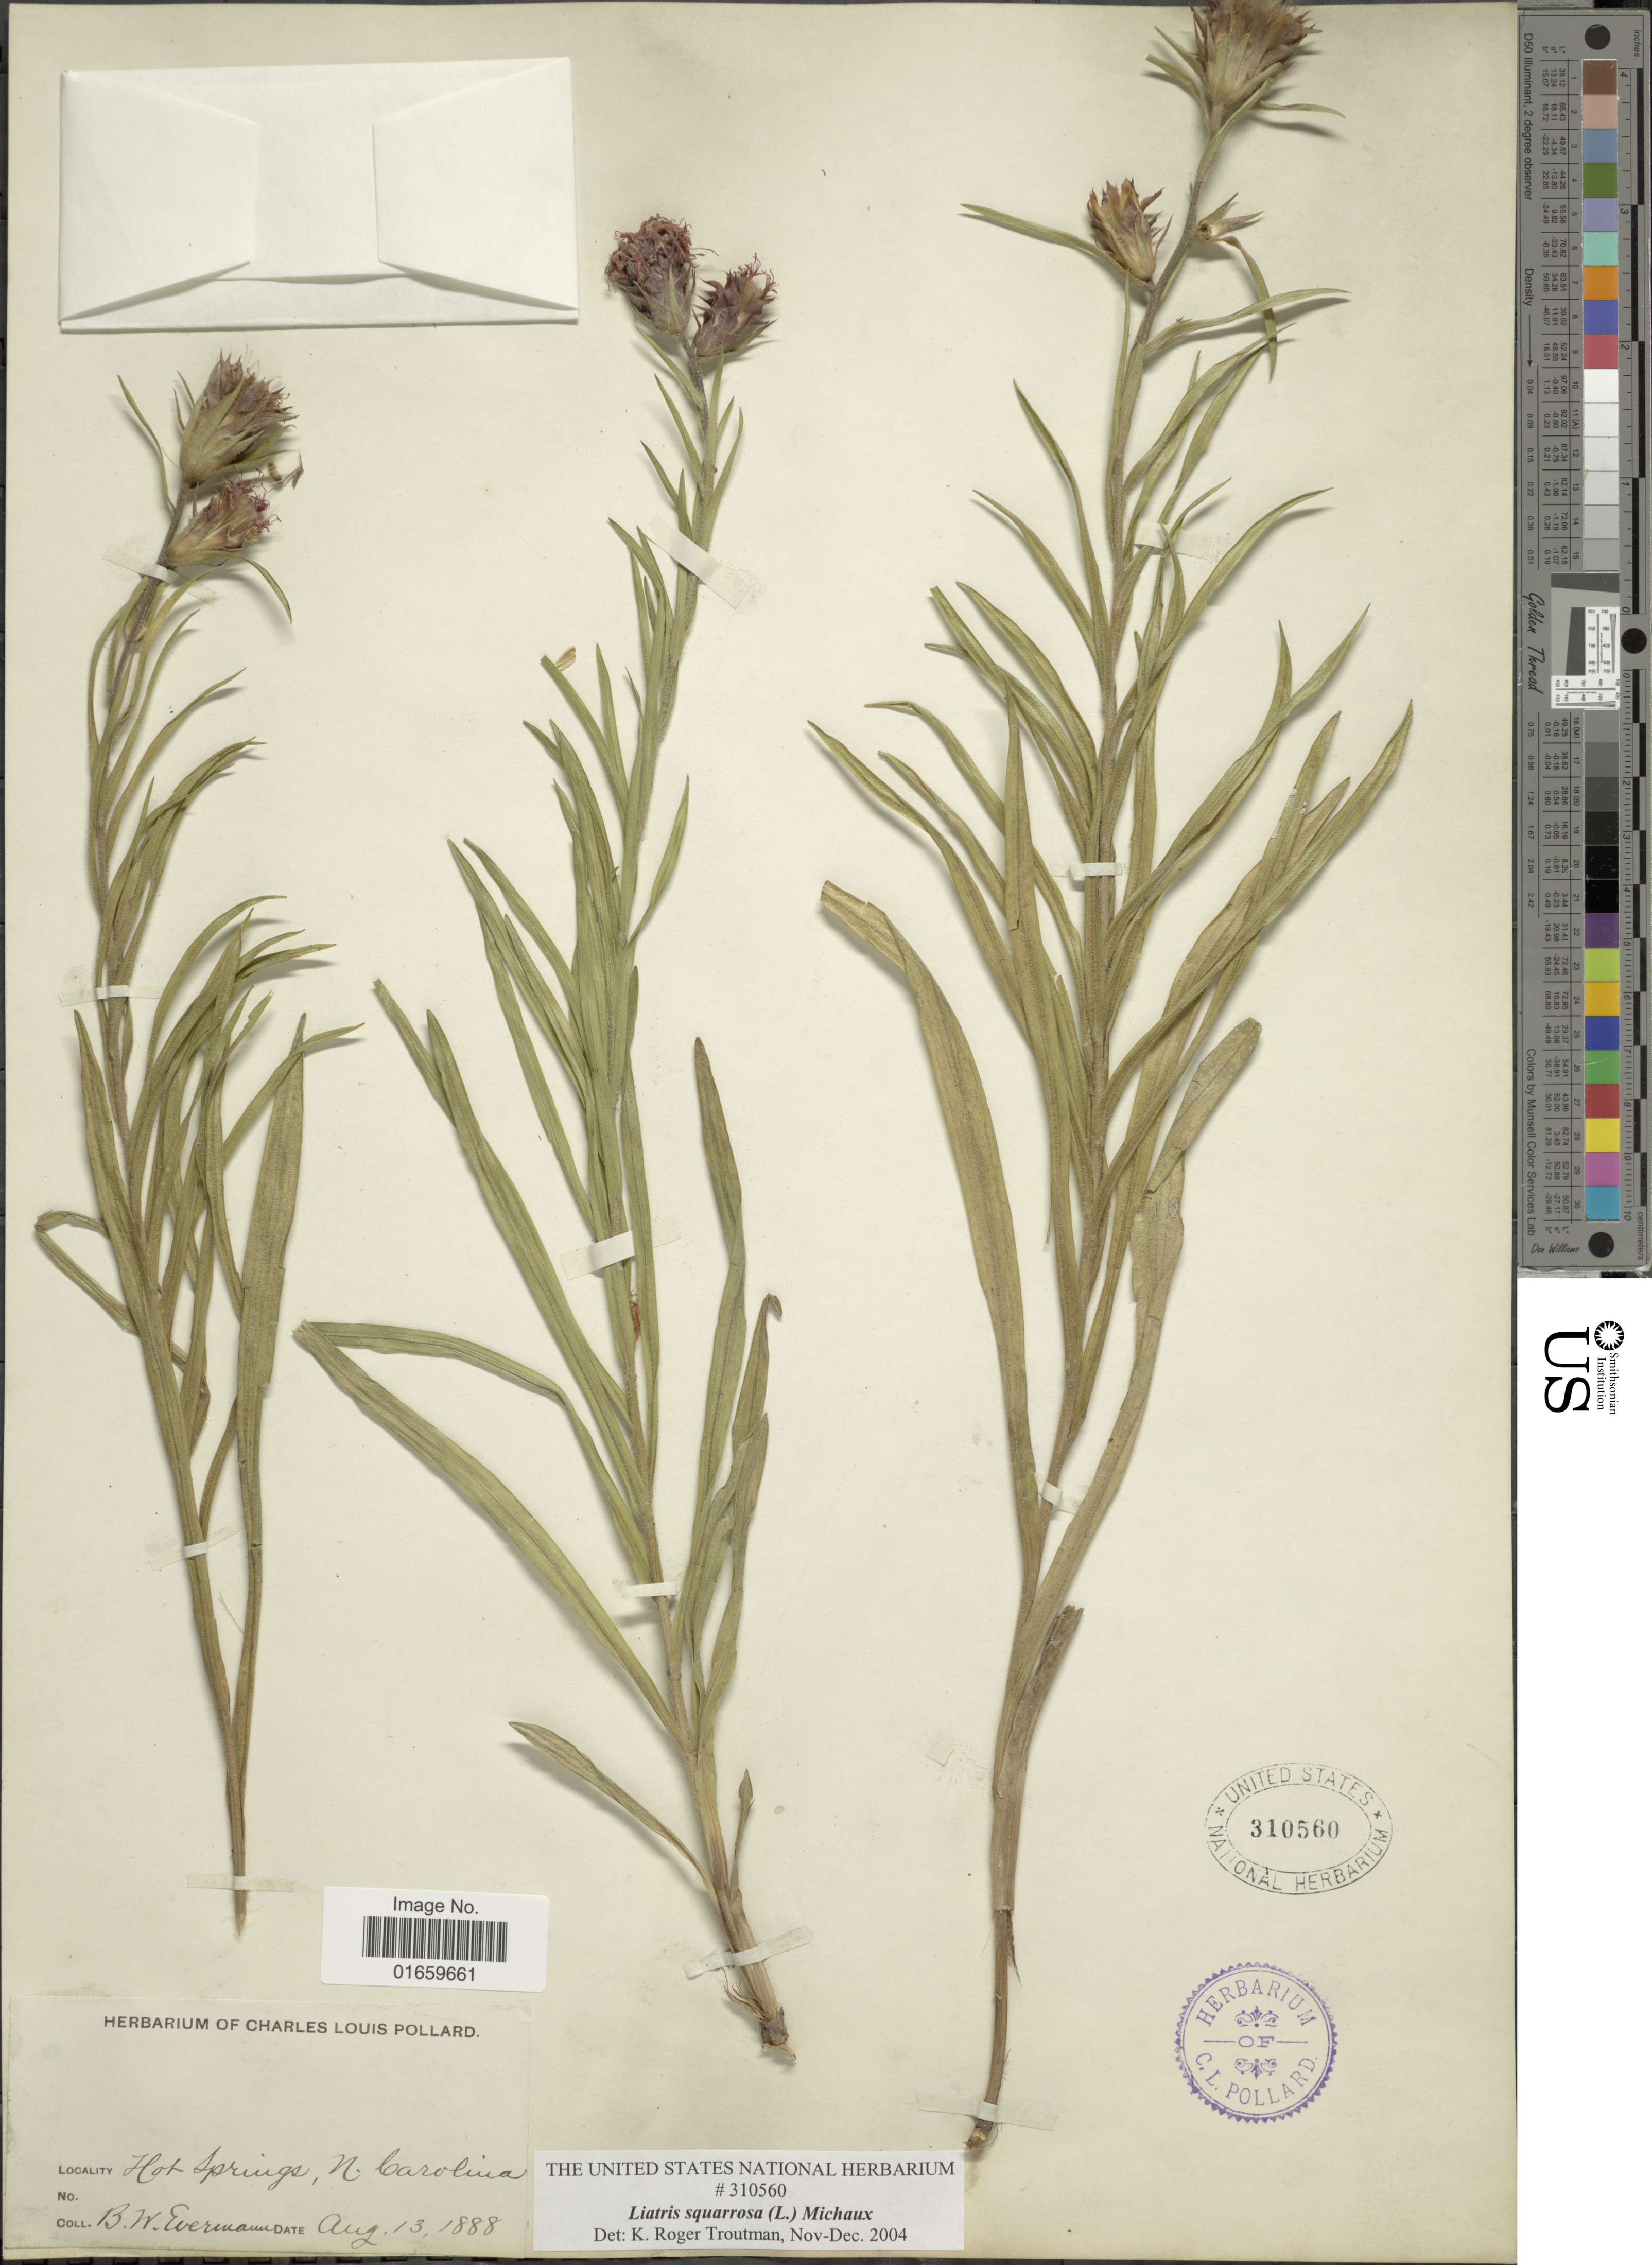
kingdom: Plantae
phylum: Tracheophyta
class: Magnoliopsida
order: Asterales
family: Asteraceae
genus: Liatris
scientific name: Liatris squarrosa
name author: (L.) Michx.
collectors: B. W. Evermann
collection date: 1888-08-13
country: United States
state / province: North Carolina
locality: Hot Springs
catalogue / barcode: US 310560